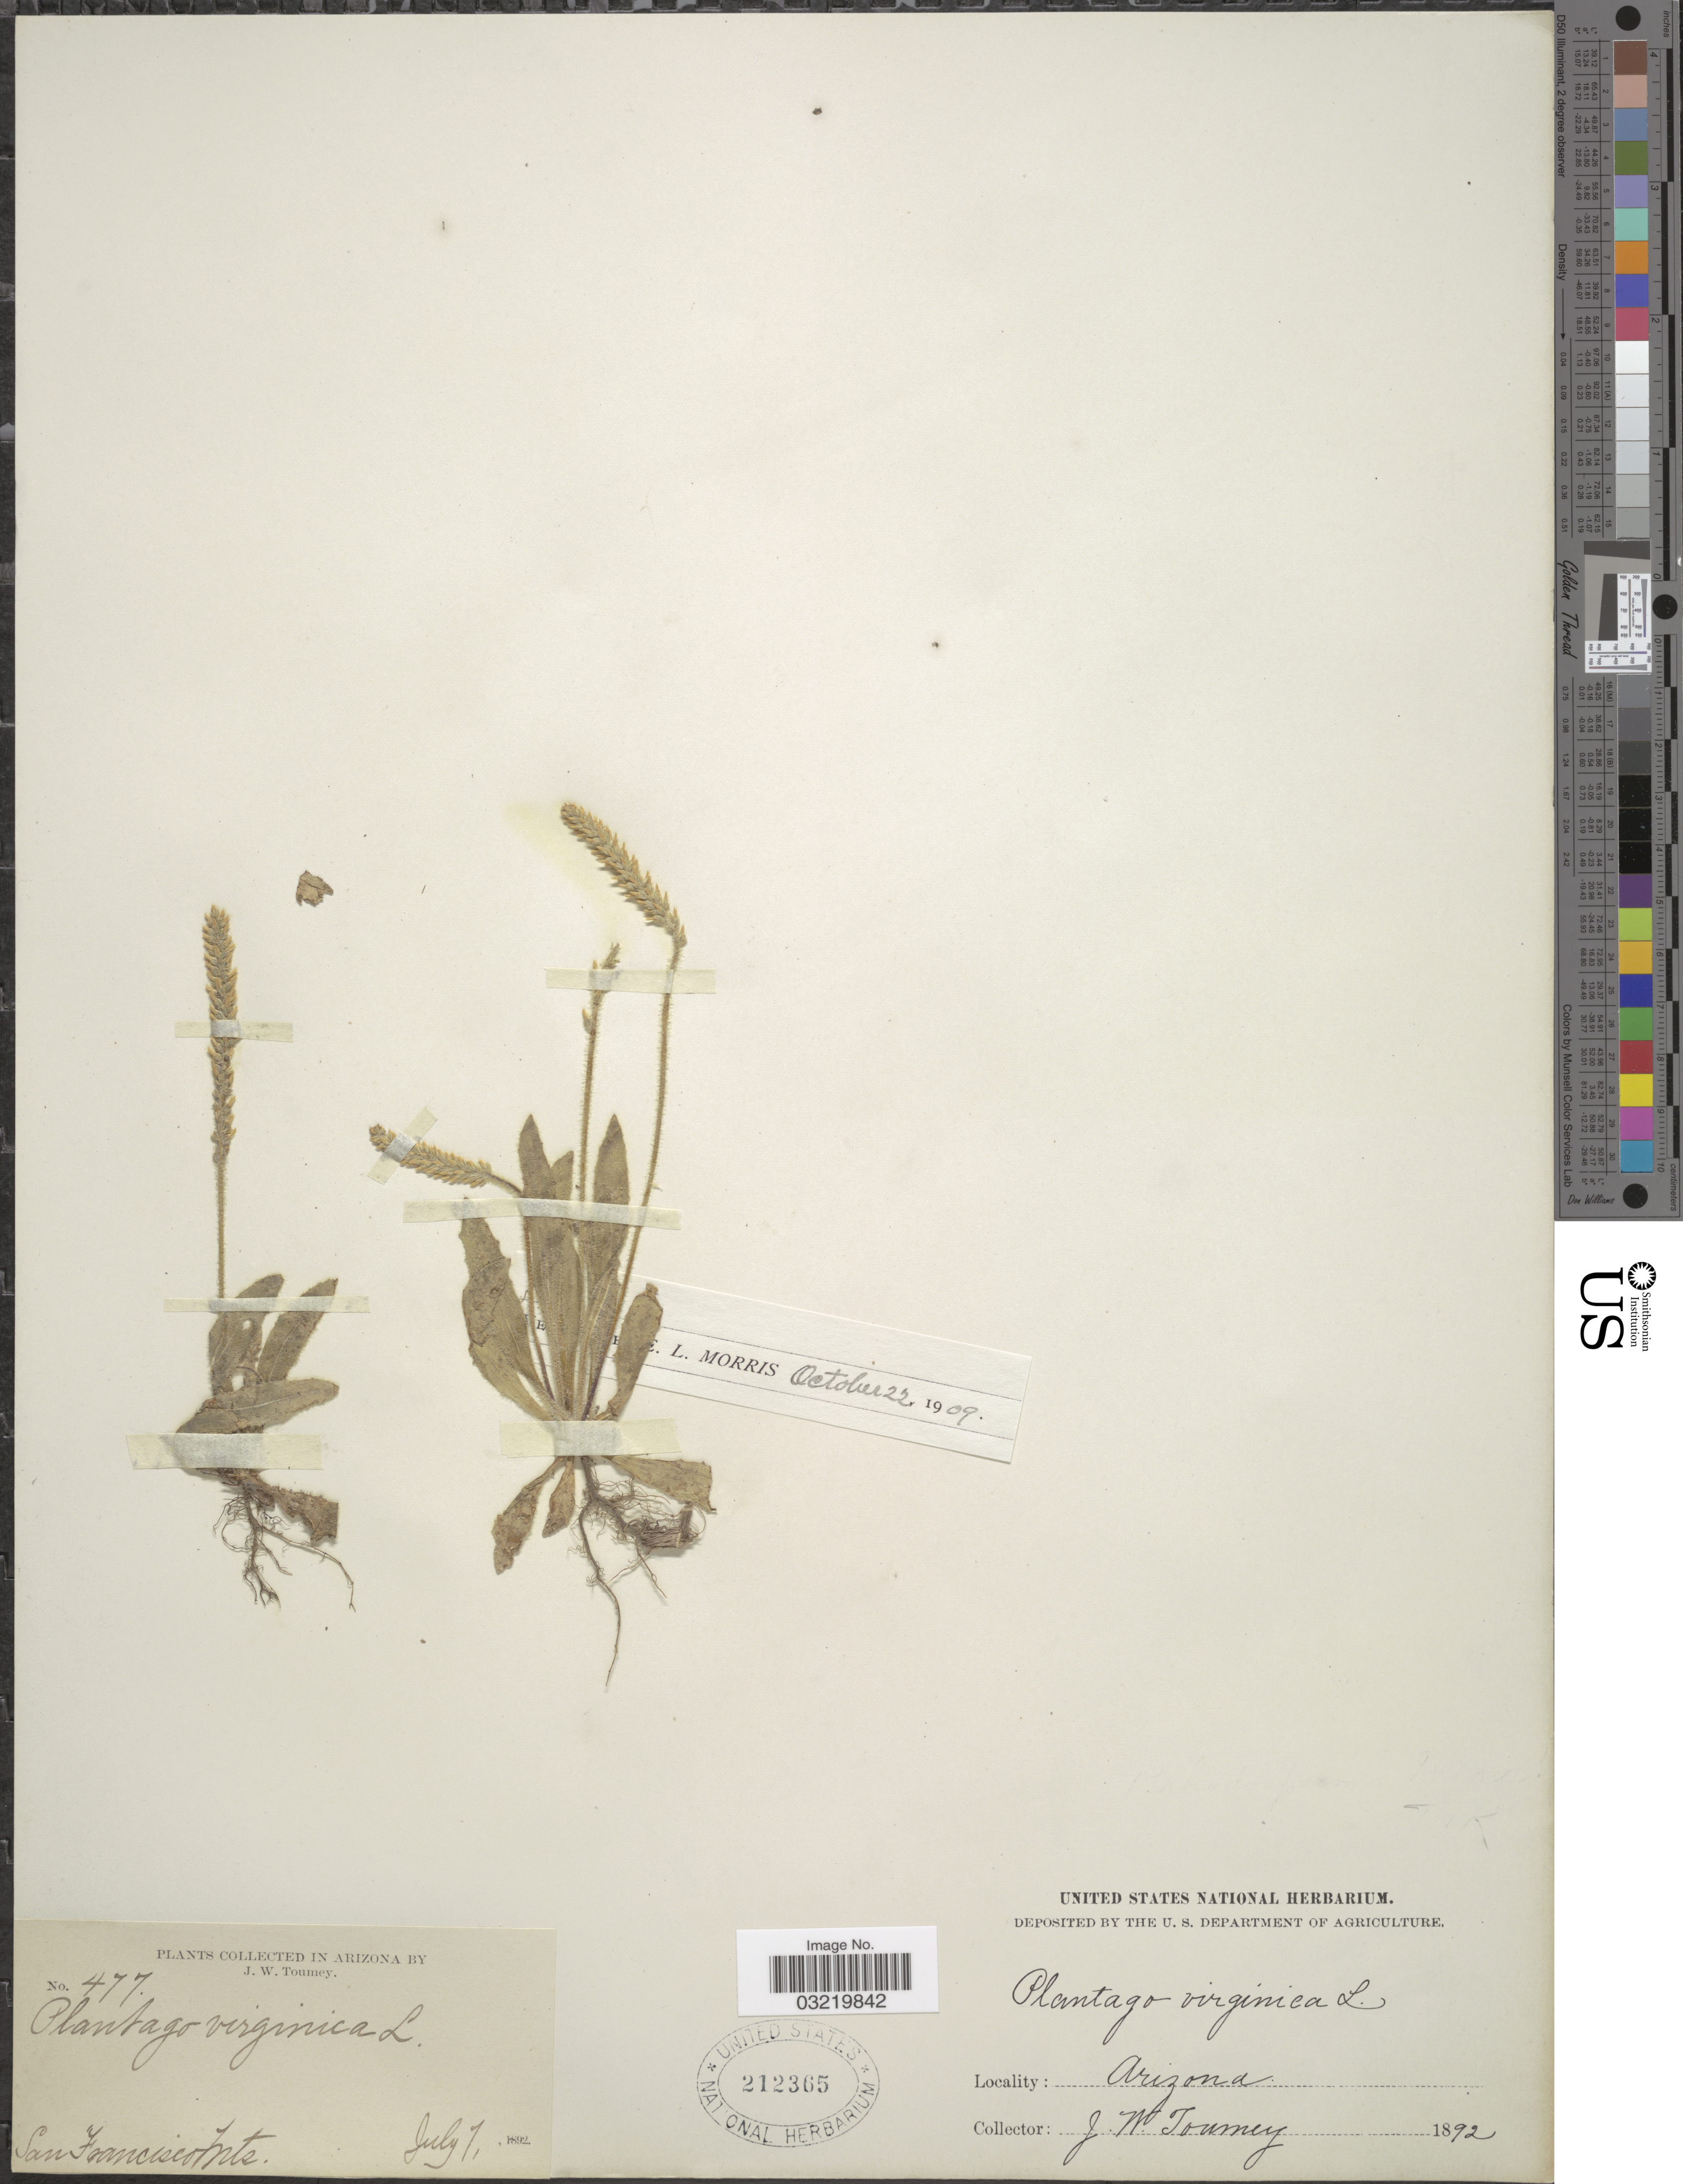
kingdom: Plantae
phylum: Tracheophyta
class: Magnoliopsida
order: Lamiales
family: Plantaginaceae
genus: Plantago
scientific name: Plantago virginica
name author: L.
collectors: J. W. Toumey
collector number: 477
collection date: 1892-07-07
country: United States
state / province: Arizona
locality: San Francisco Mts.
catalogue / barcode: US 212365